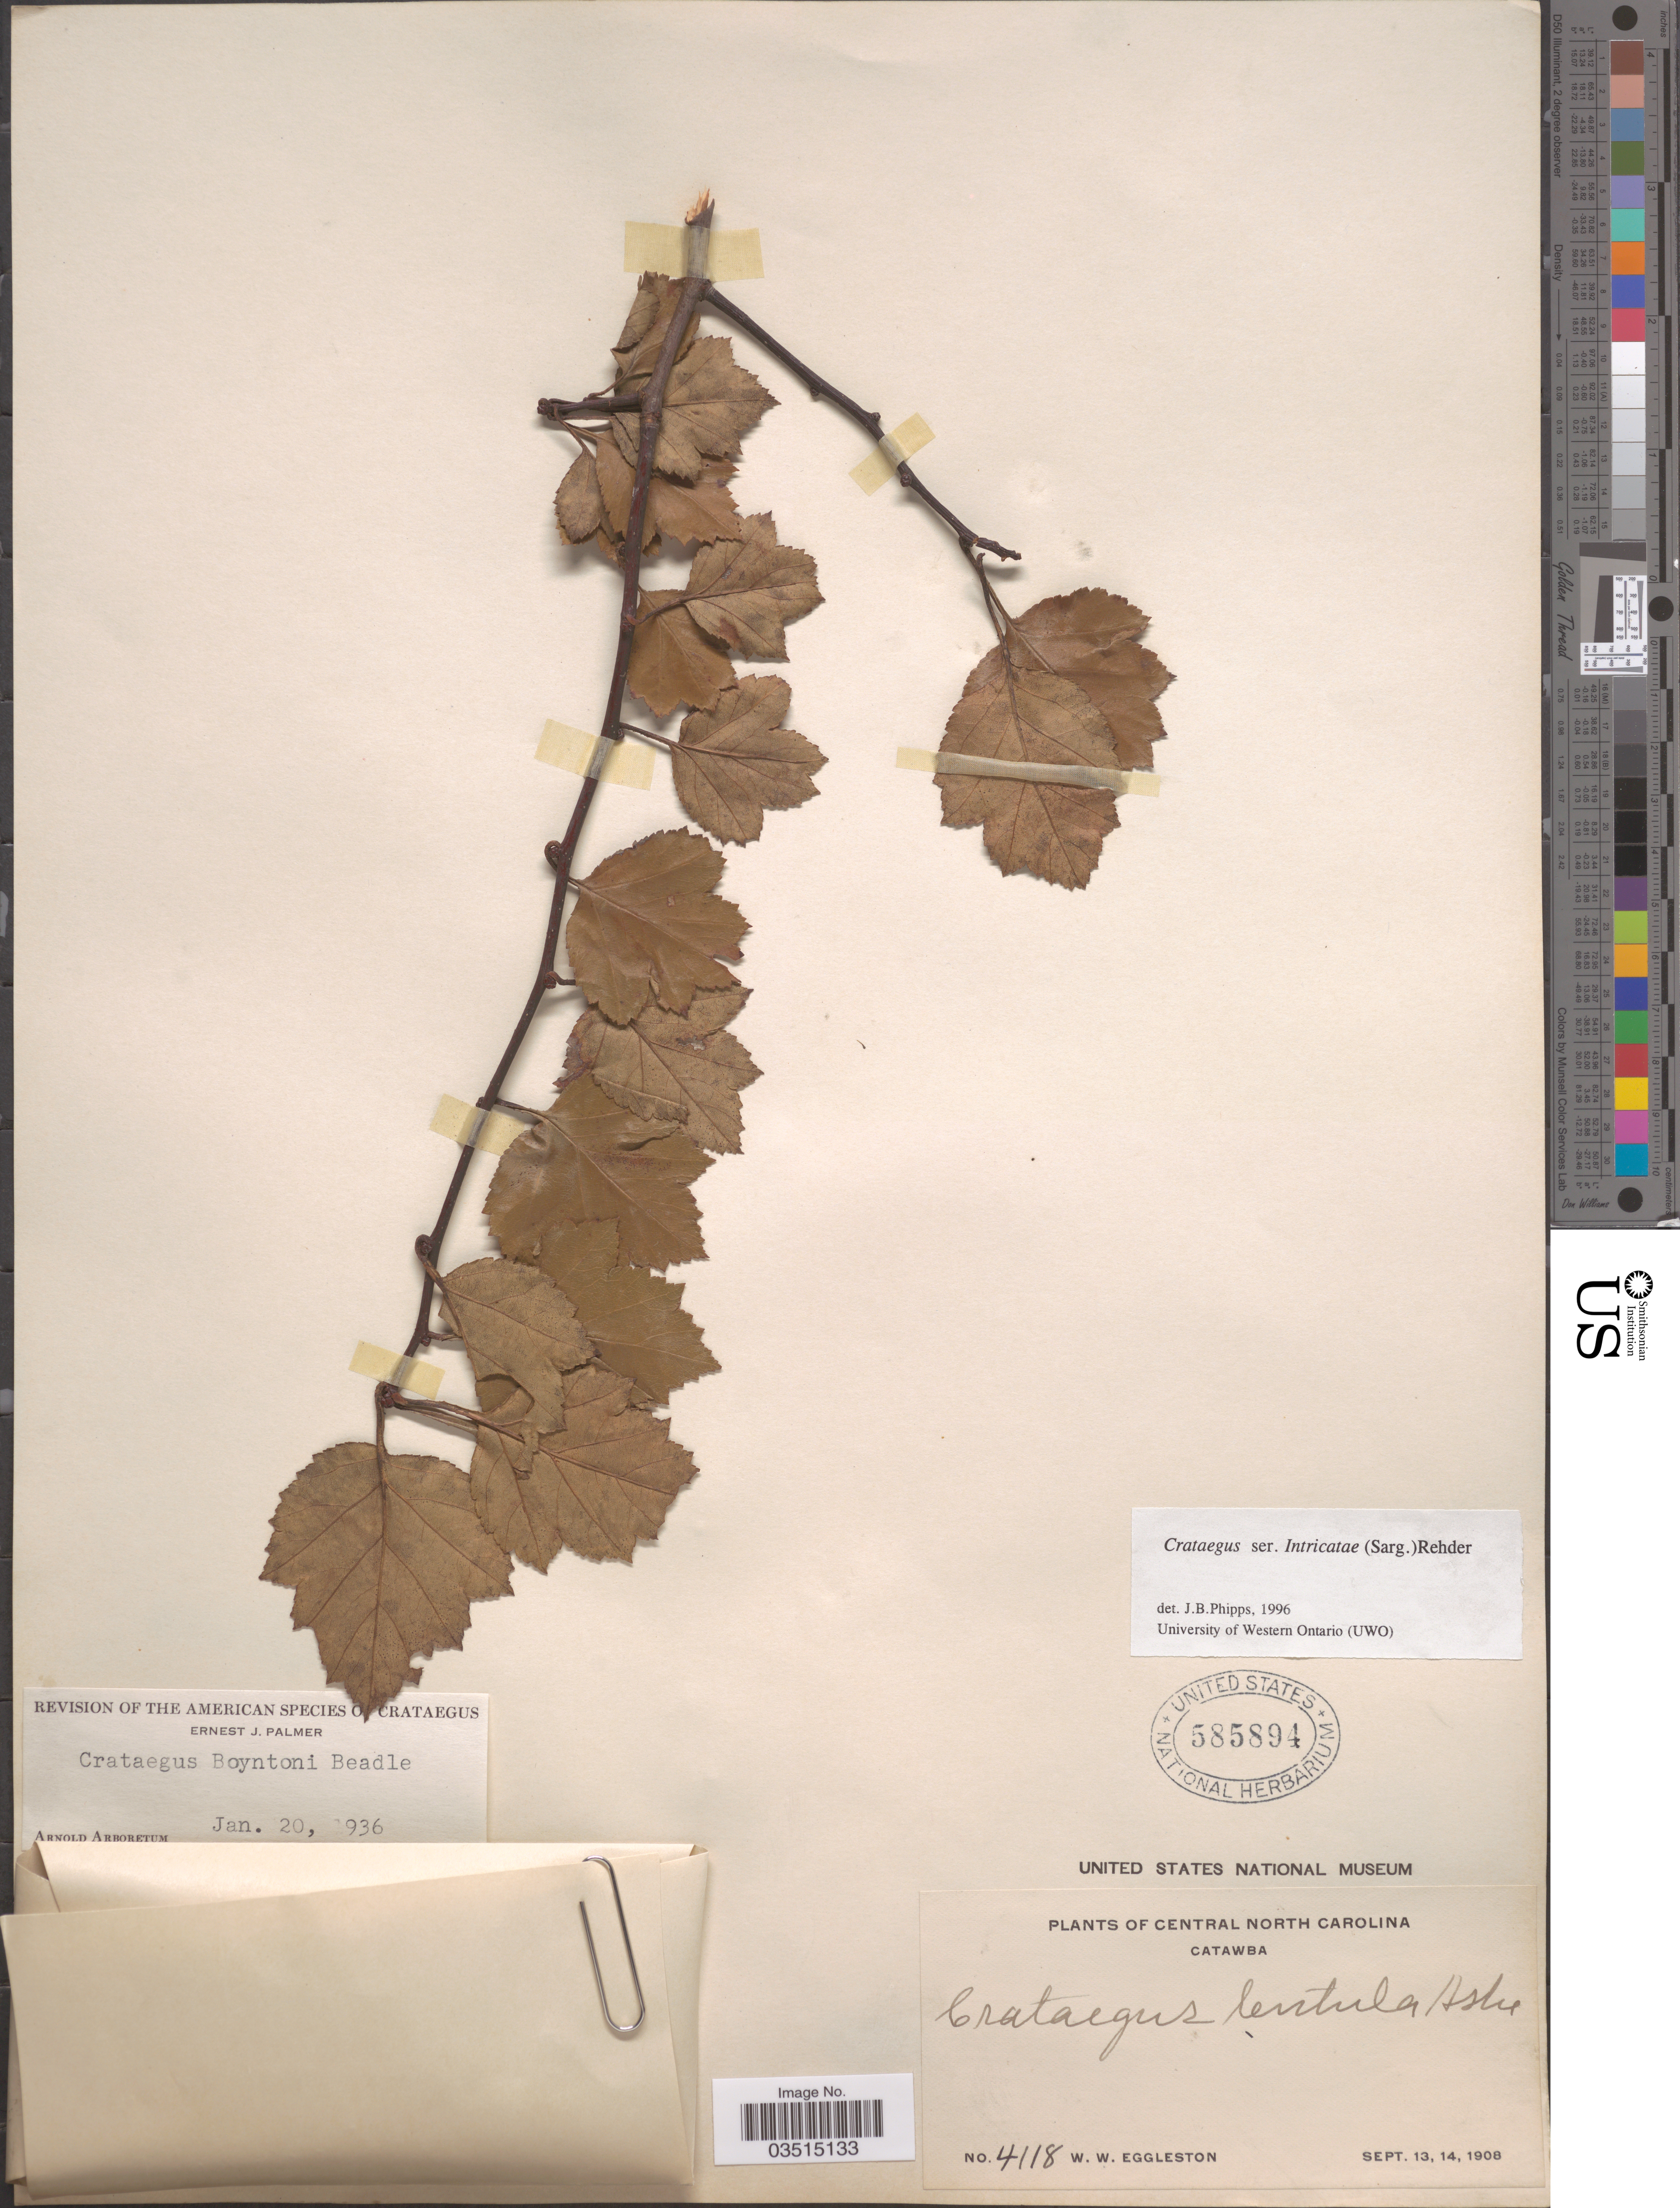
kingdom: Plantae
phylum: Tracheophyta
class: Magnoliopsida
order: Rosales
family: Rosaceae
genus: Crataegus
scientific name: Crataegus intricata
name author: Lange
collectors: W. W. Eggleston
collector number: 4118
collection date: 1908-09-13/1908-09-14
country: United States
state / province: North Carolina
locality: Central North Carolina. Catawba.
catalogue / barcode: US 585894